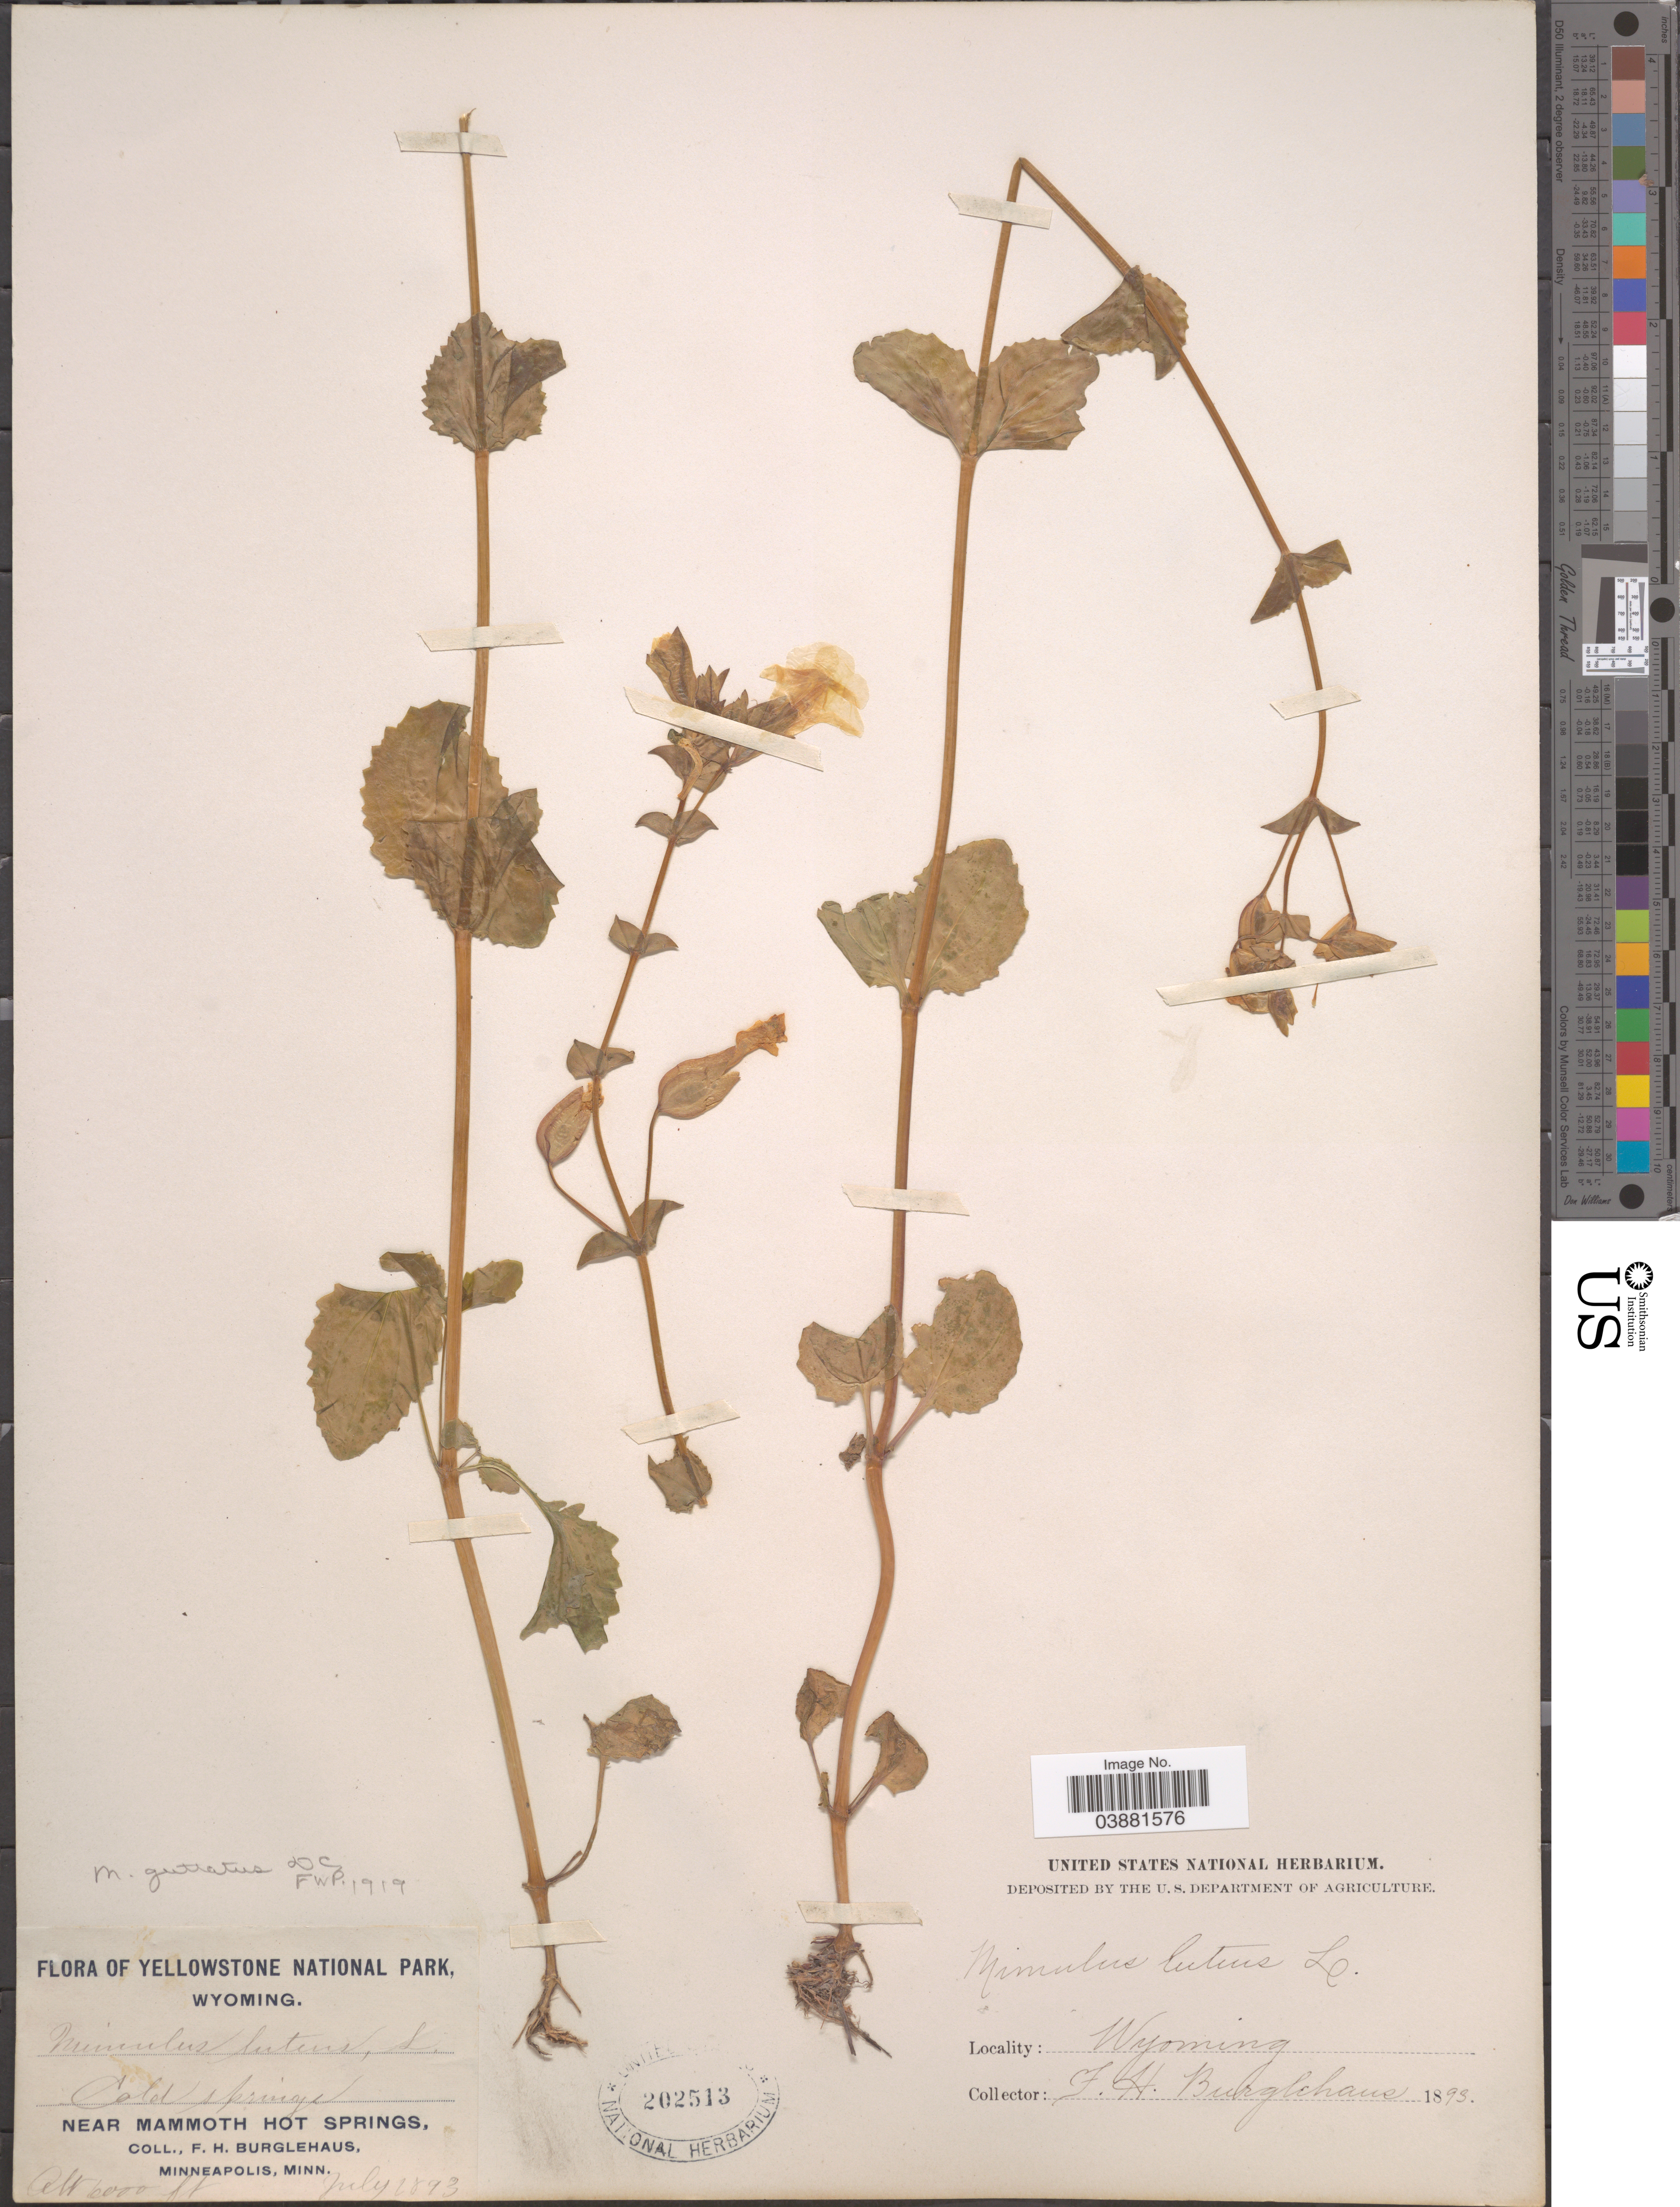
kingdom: Plantae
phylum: Tracheophyta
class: Magnoliopsida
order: Lamiales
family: Phrymaceae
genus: Mimulus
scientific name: Mimulus guttatus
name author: DC.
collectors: F. Burglehaus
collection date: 1893-07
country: United States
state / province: Wyoming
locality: Yellowstone National Park. Cold springs near Mammoth Hot Springs.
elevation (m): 1829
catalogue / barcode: US 202513